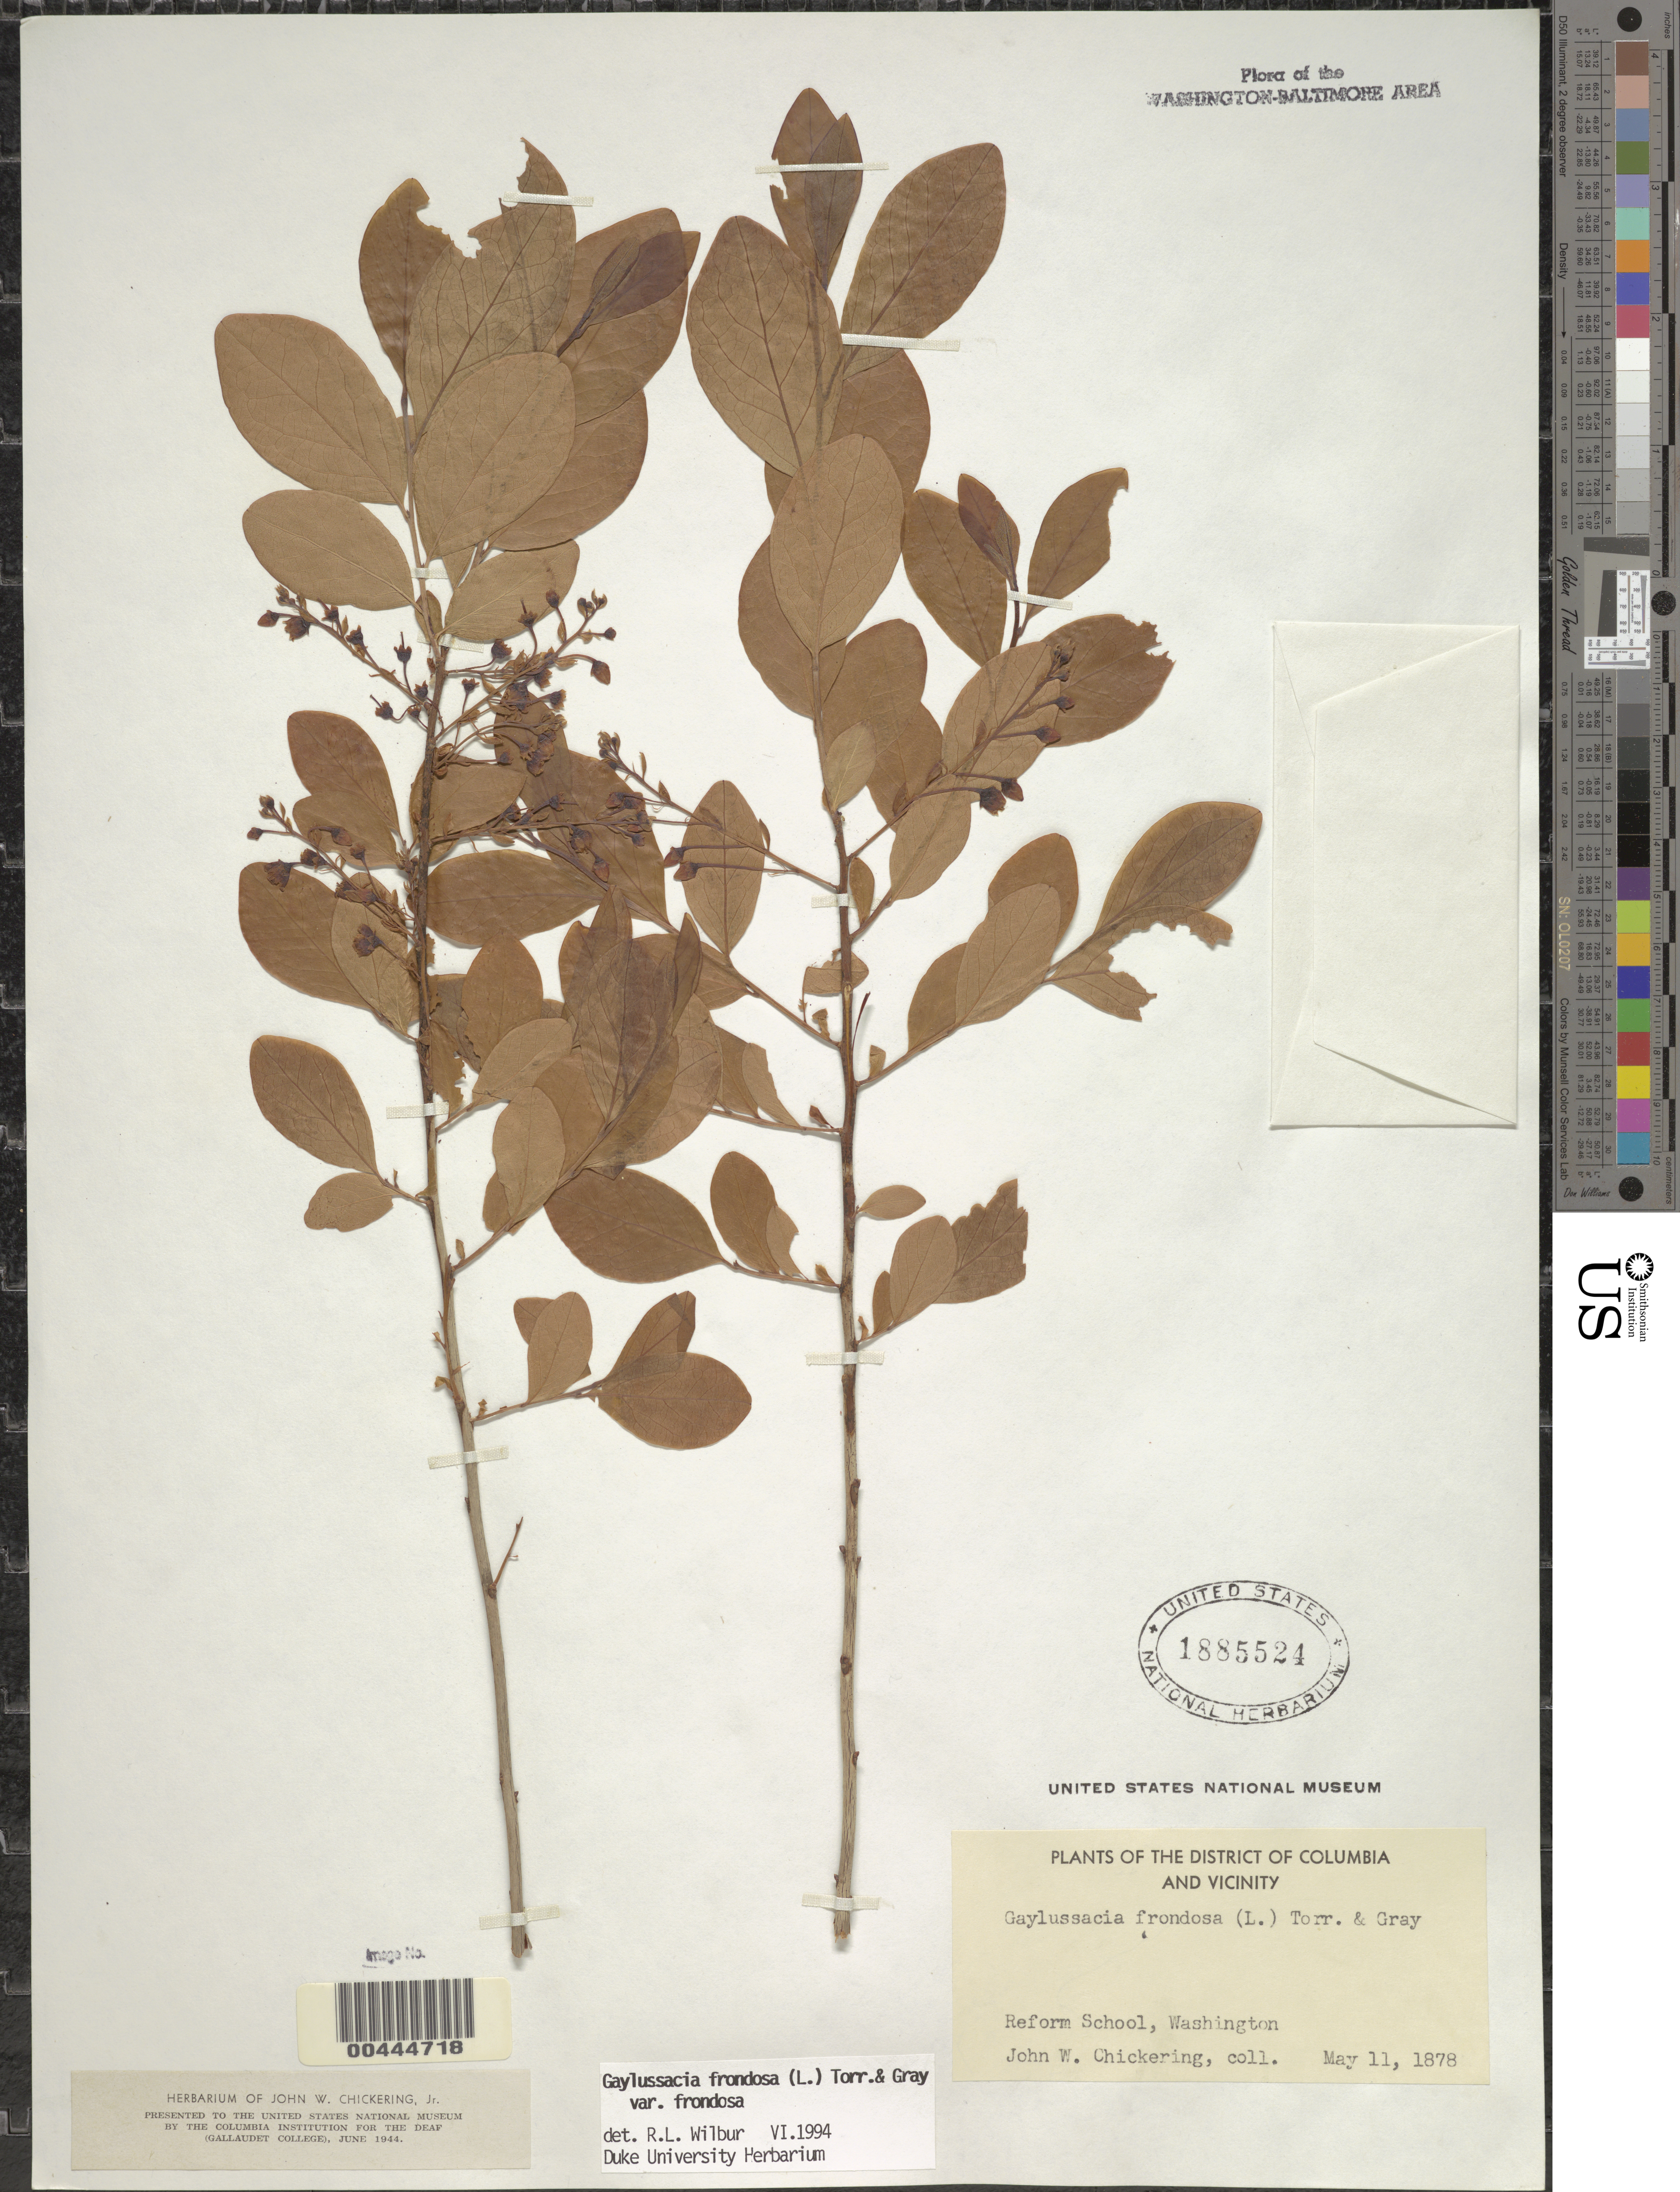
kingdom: Plantae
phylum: Tracheophyta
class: Magnoliopsida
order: Ericales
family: Ericaceae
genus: Gaylussacia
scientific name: Gaylussacia frondosa var. frondosa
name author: (Wangenh.) K. Koch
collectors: J. W. Chickering Jr.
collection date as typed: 11 May 1878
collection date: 1878-05-11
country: United States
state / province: District of Columbia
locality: Reform School, Washington, D.C.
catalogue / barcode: US 1885524